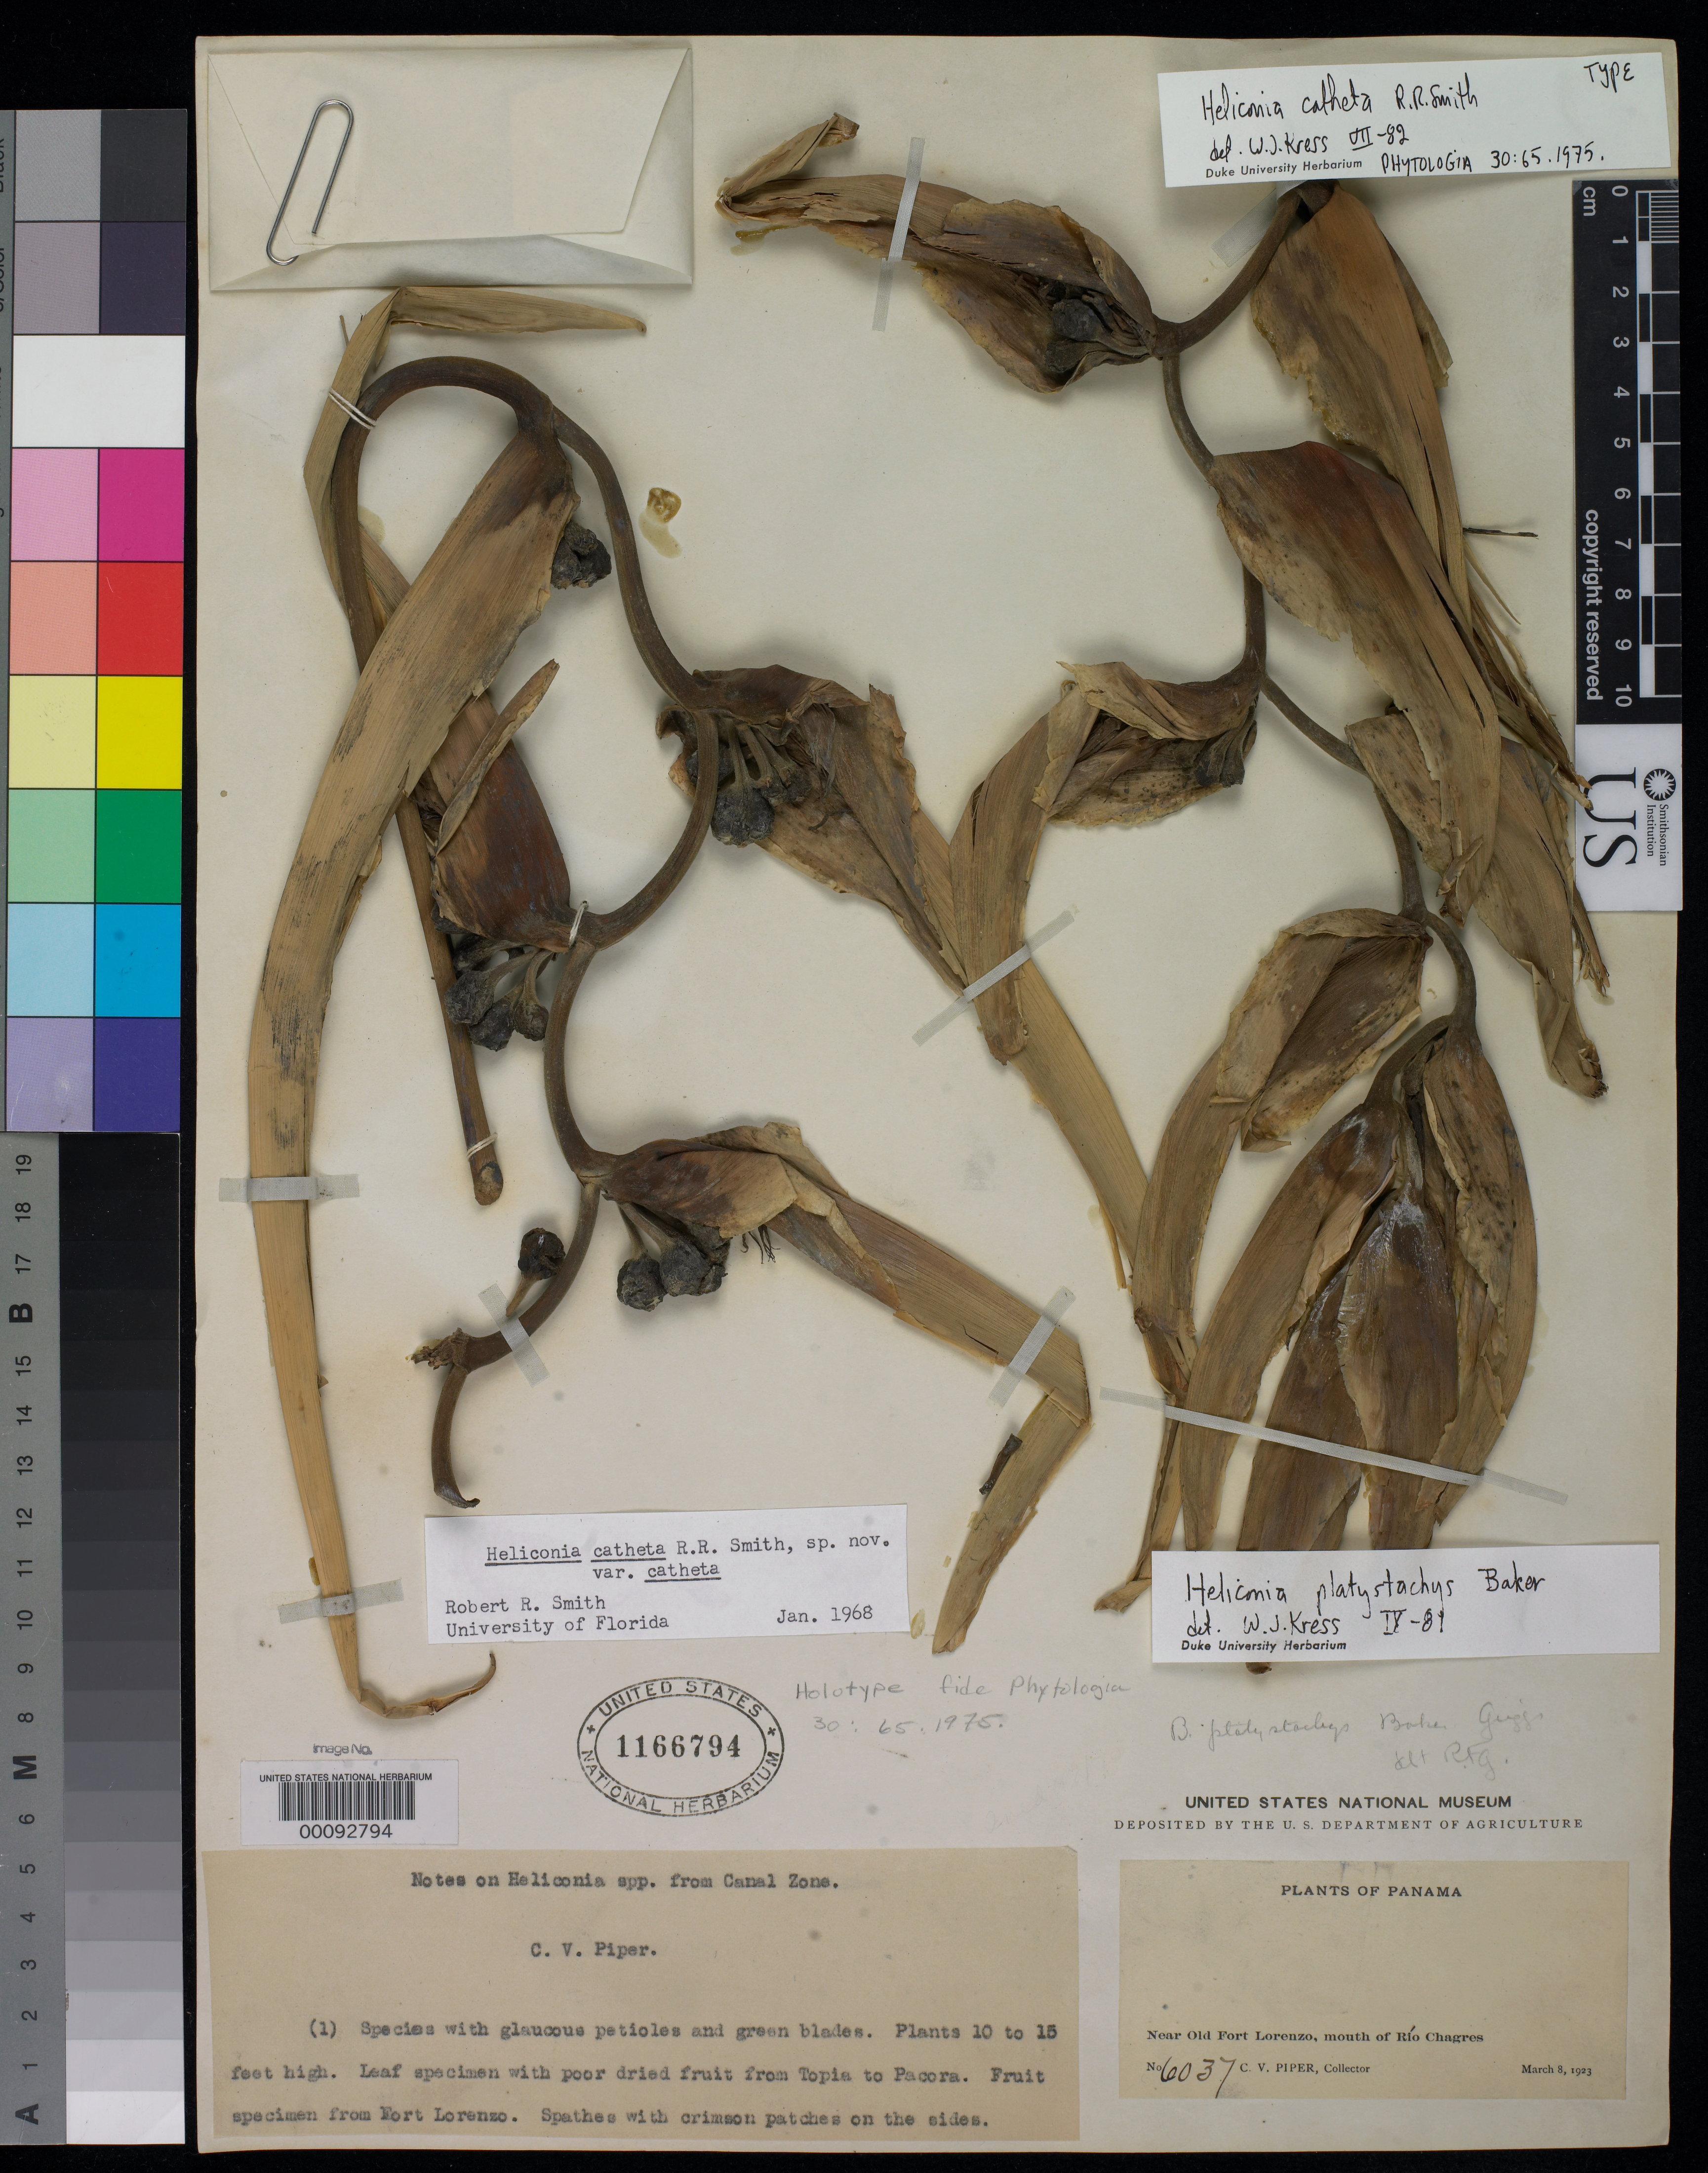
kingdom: Plantae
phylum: Tracheophyta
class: Liliopsida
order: Zingiberales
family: Heliconiaceae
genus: Heliconia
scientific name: Heliconia catheta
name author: R.R. Sm.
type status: Holotype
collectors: C. V. Piper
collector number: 6037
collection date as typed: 08 Mar 1923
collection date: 1923-03-08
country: Panama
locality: Near Old Fort Lorenzo, mouth of Rio Chagres.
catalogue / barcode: US 1166794